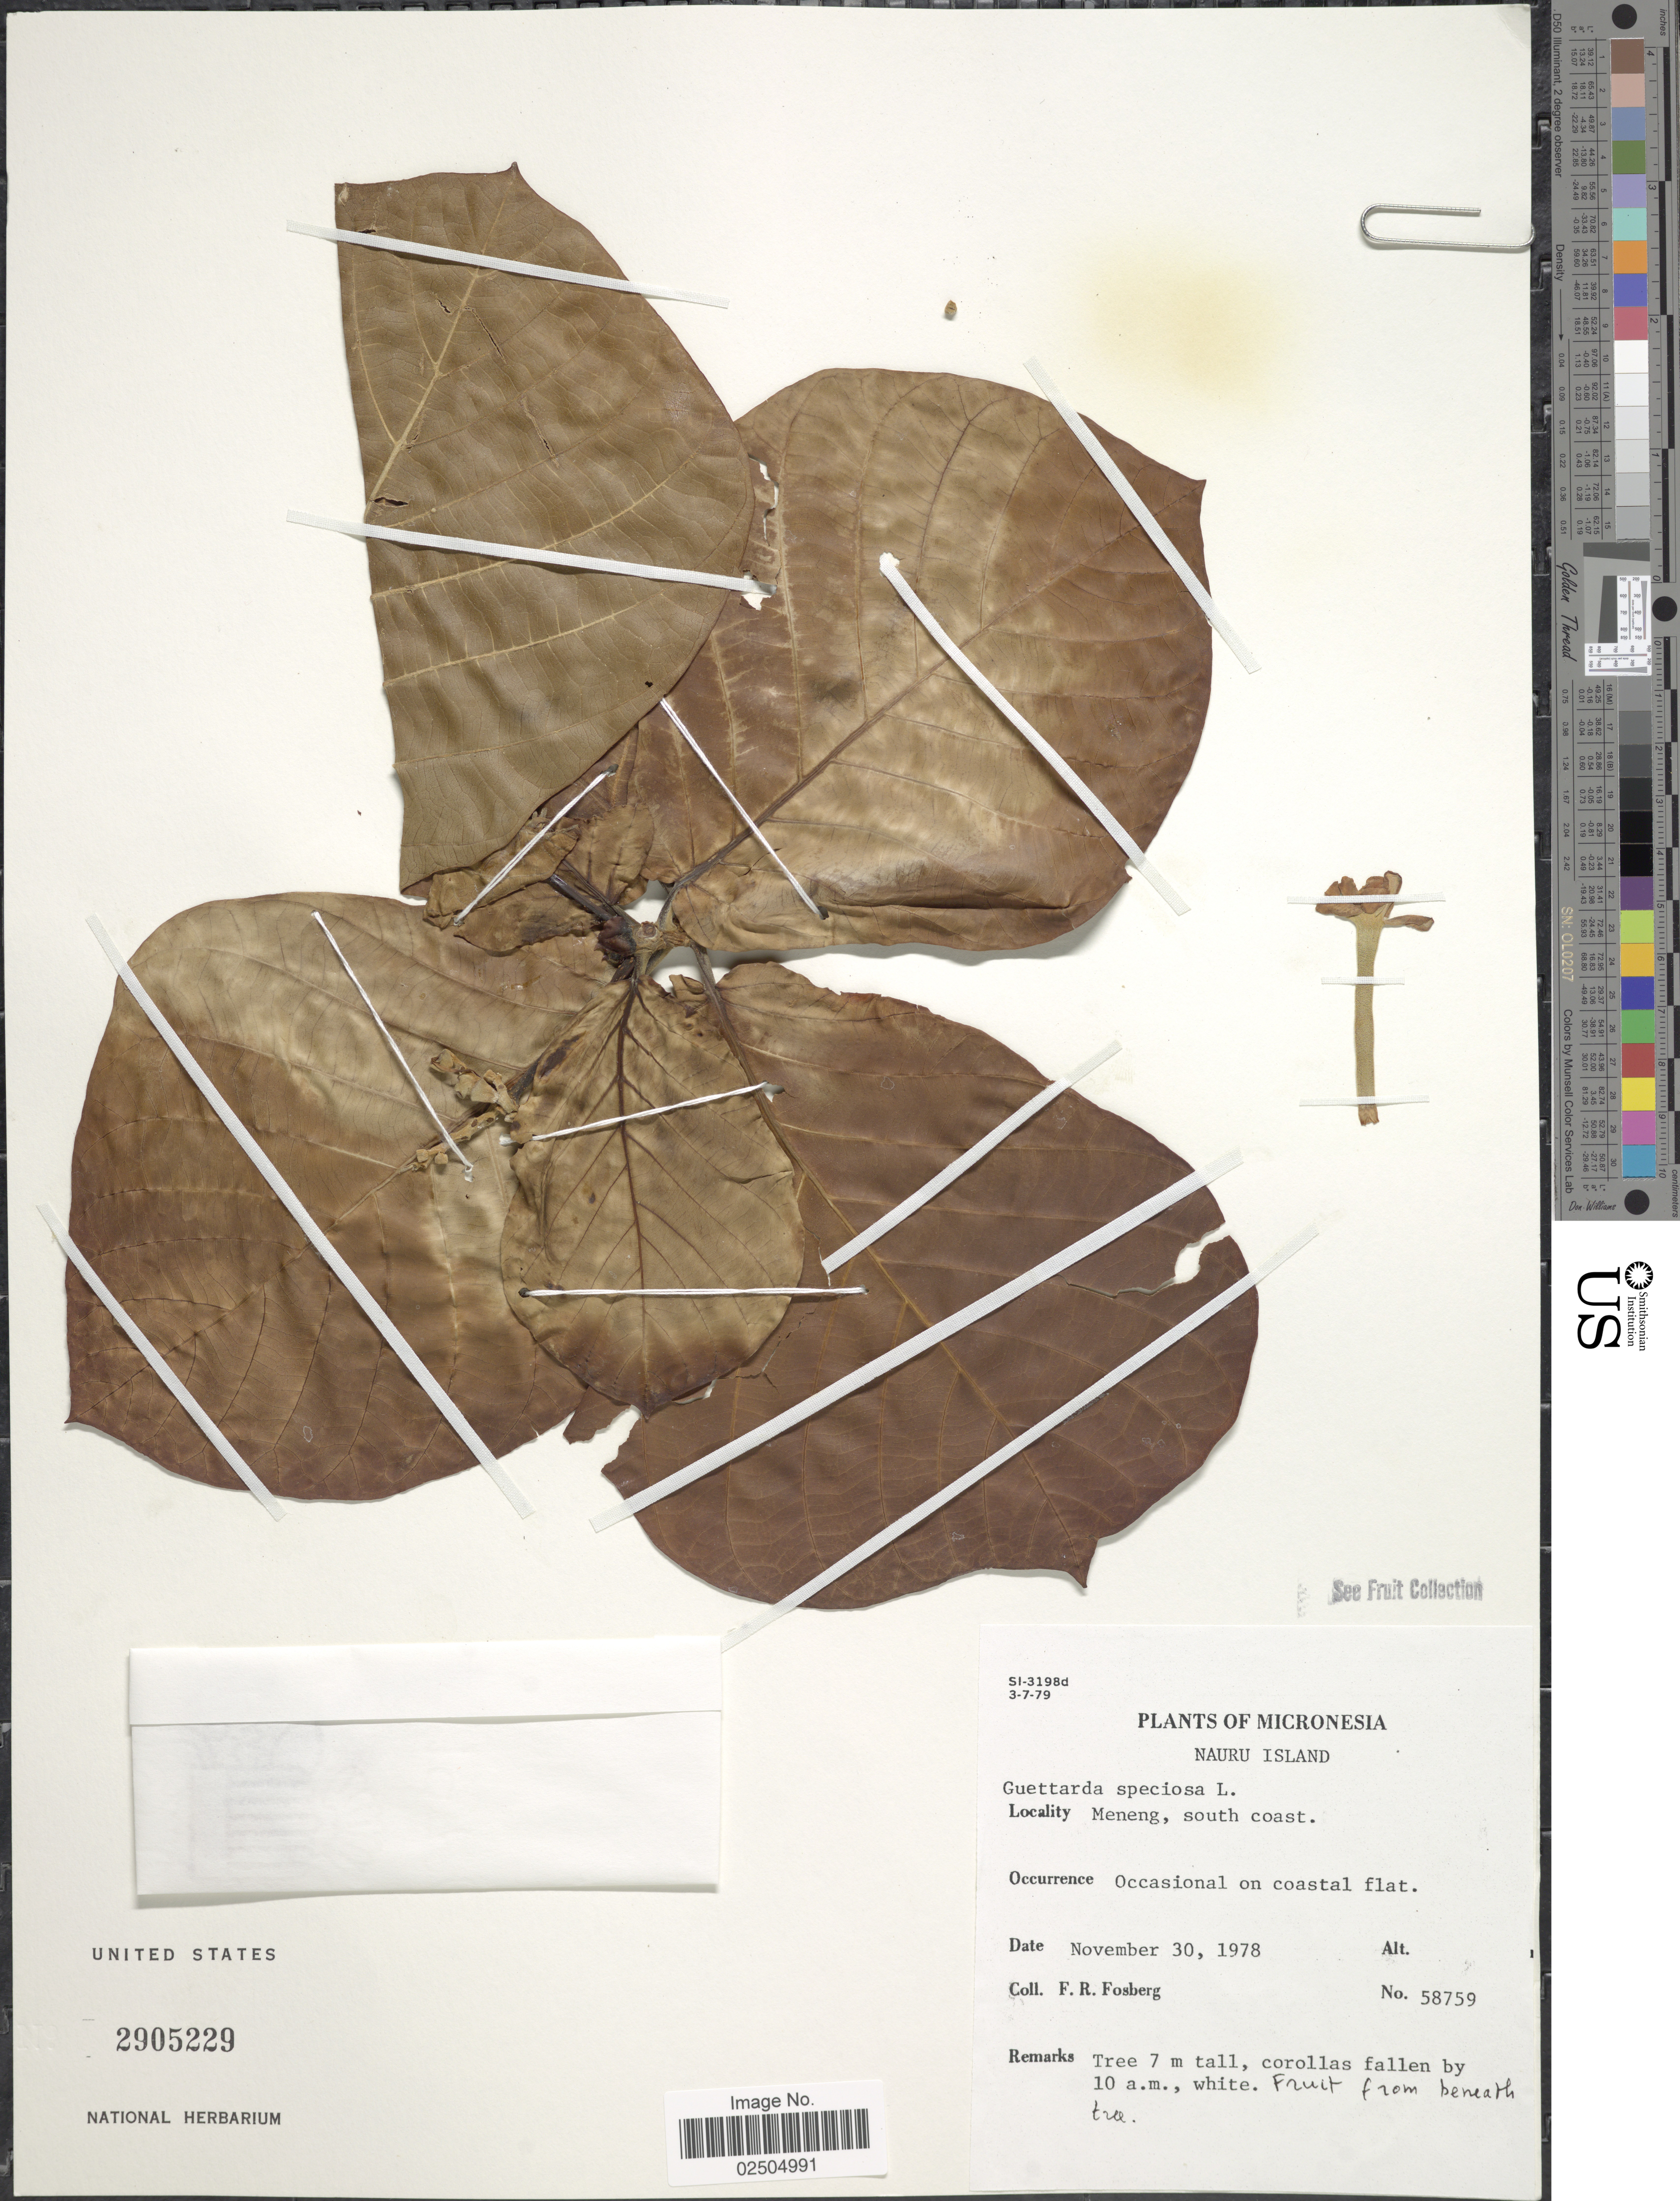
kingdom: Plantae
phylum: Tracheophyta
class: Magnoliopsida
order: Gentianales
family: Rubiaceae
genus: Guettarda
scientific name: Guettarda speciosa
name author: L.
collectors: F. R. Fosberg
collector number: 58759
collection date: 1978-11-30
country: Micronesia, Federated States of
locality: Nauru Island, Micronesia, Meneng, south coast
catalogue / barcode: US 2905229